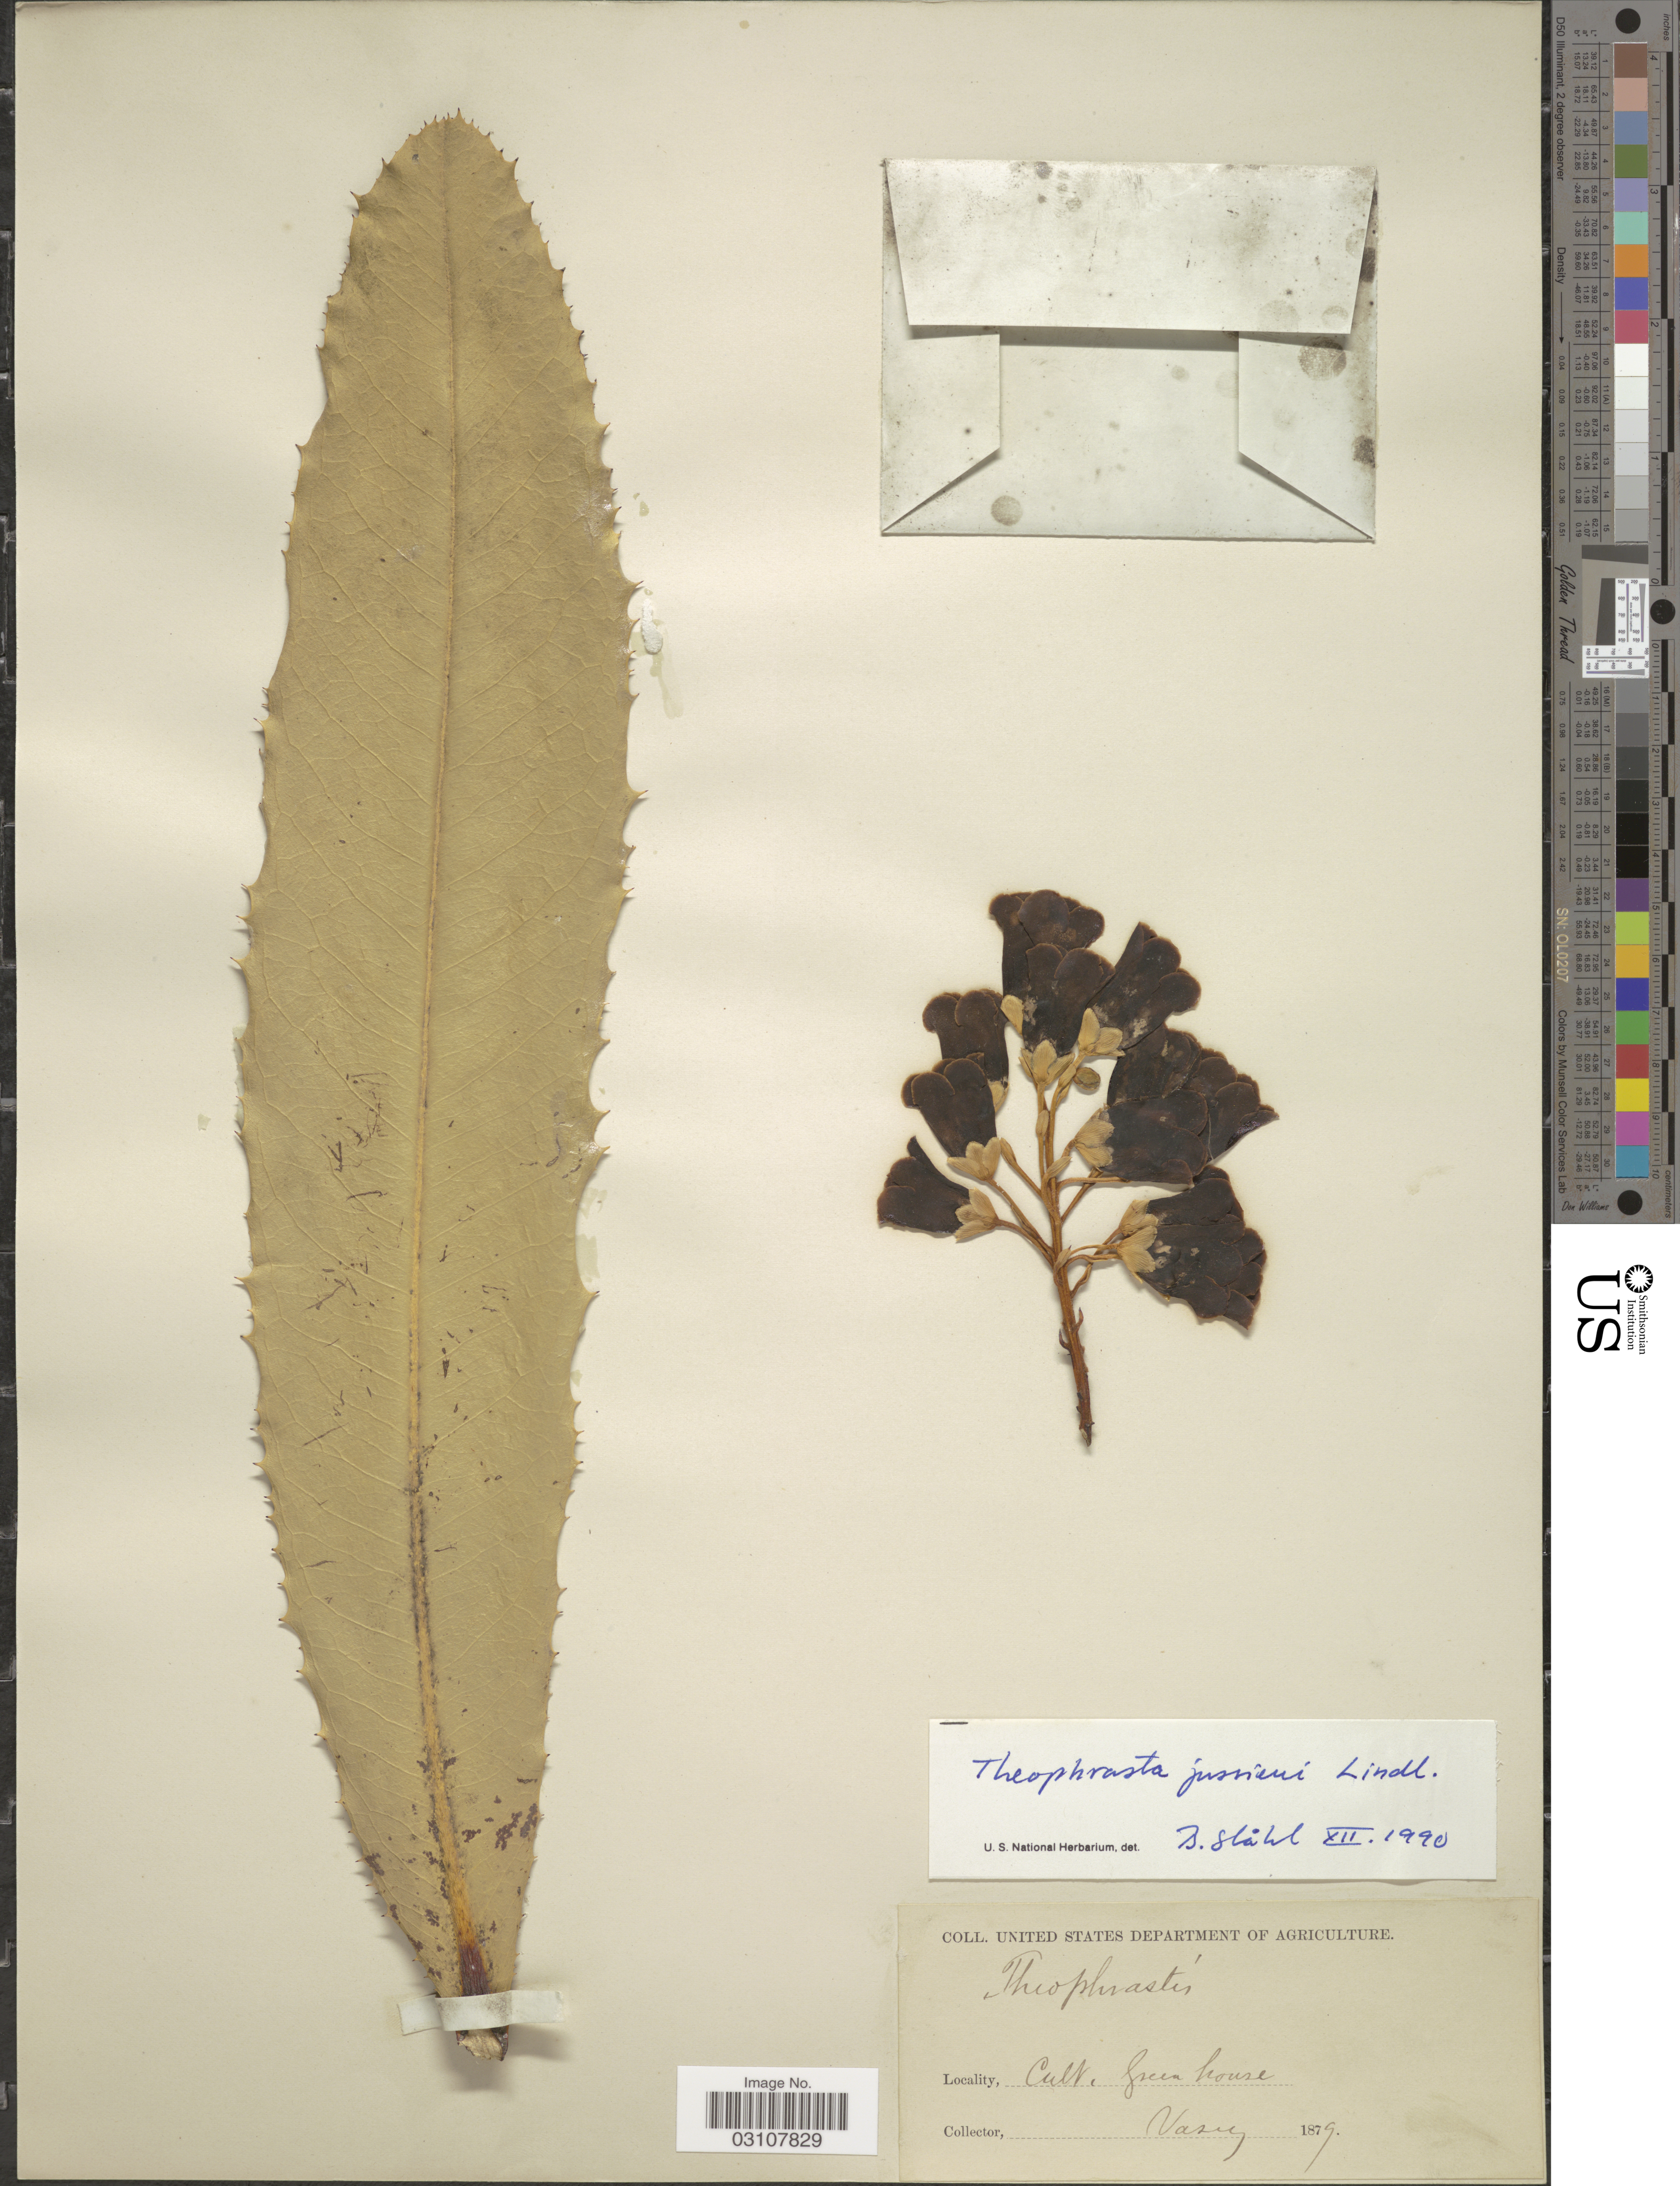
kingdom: Plantae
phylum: Tracheophyta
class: Magnoliopsida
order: Ericales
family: Primulaceae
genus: Theophrasta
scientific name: Theophrasta jussieui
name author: Lindl.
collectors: Vasey, --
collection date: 1879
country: United States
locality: Green house.